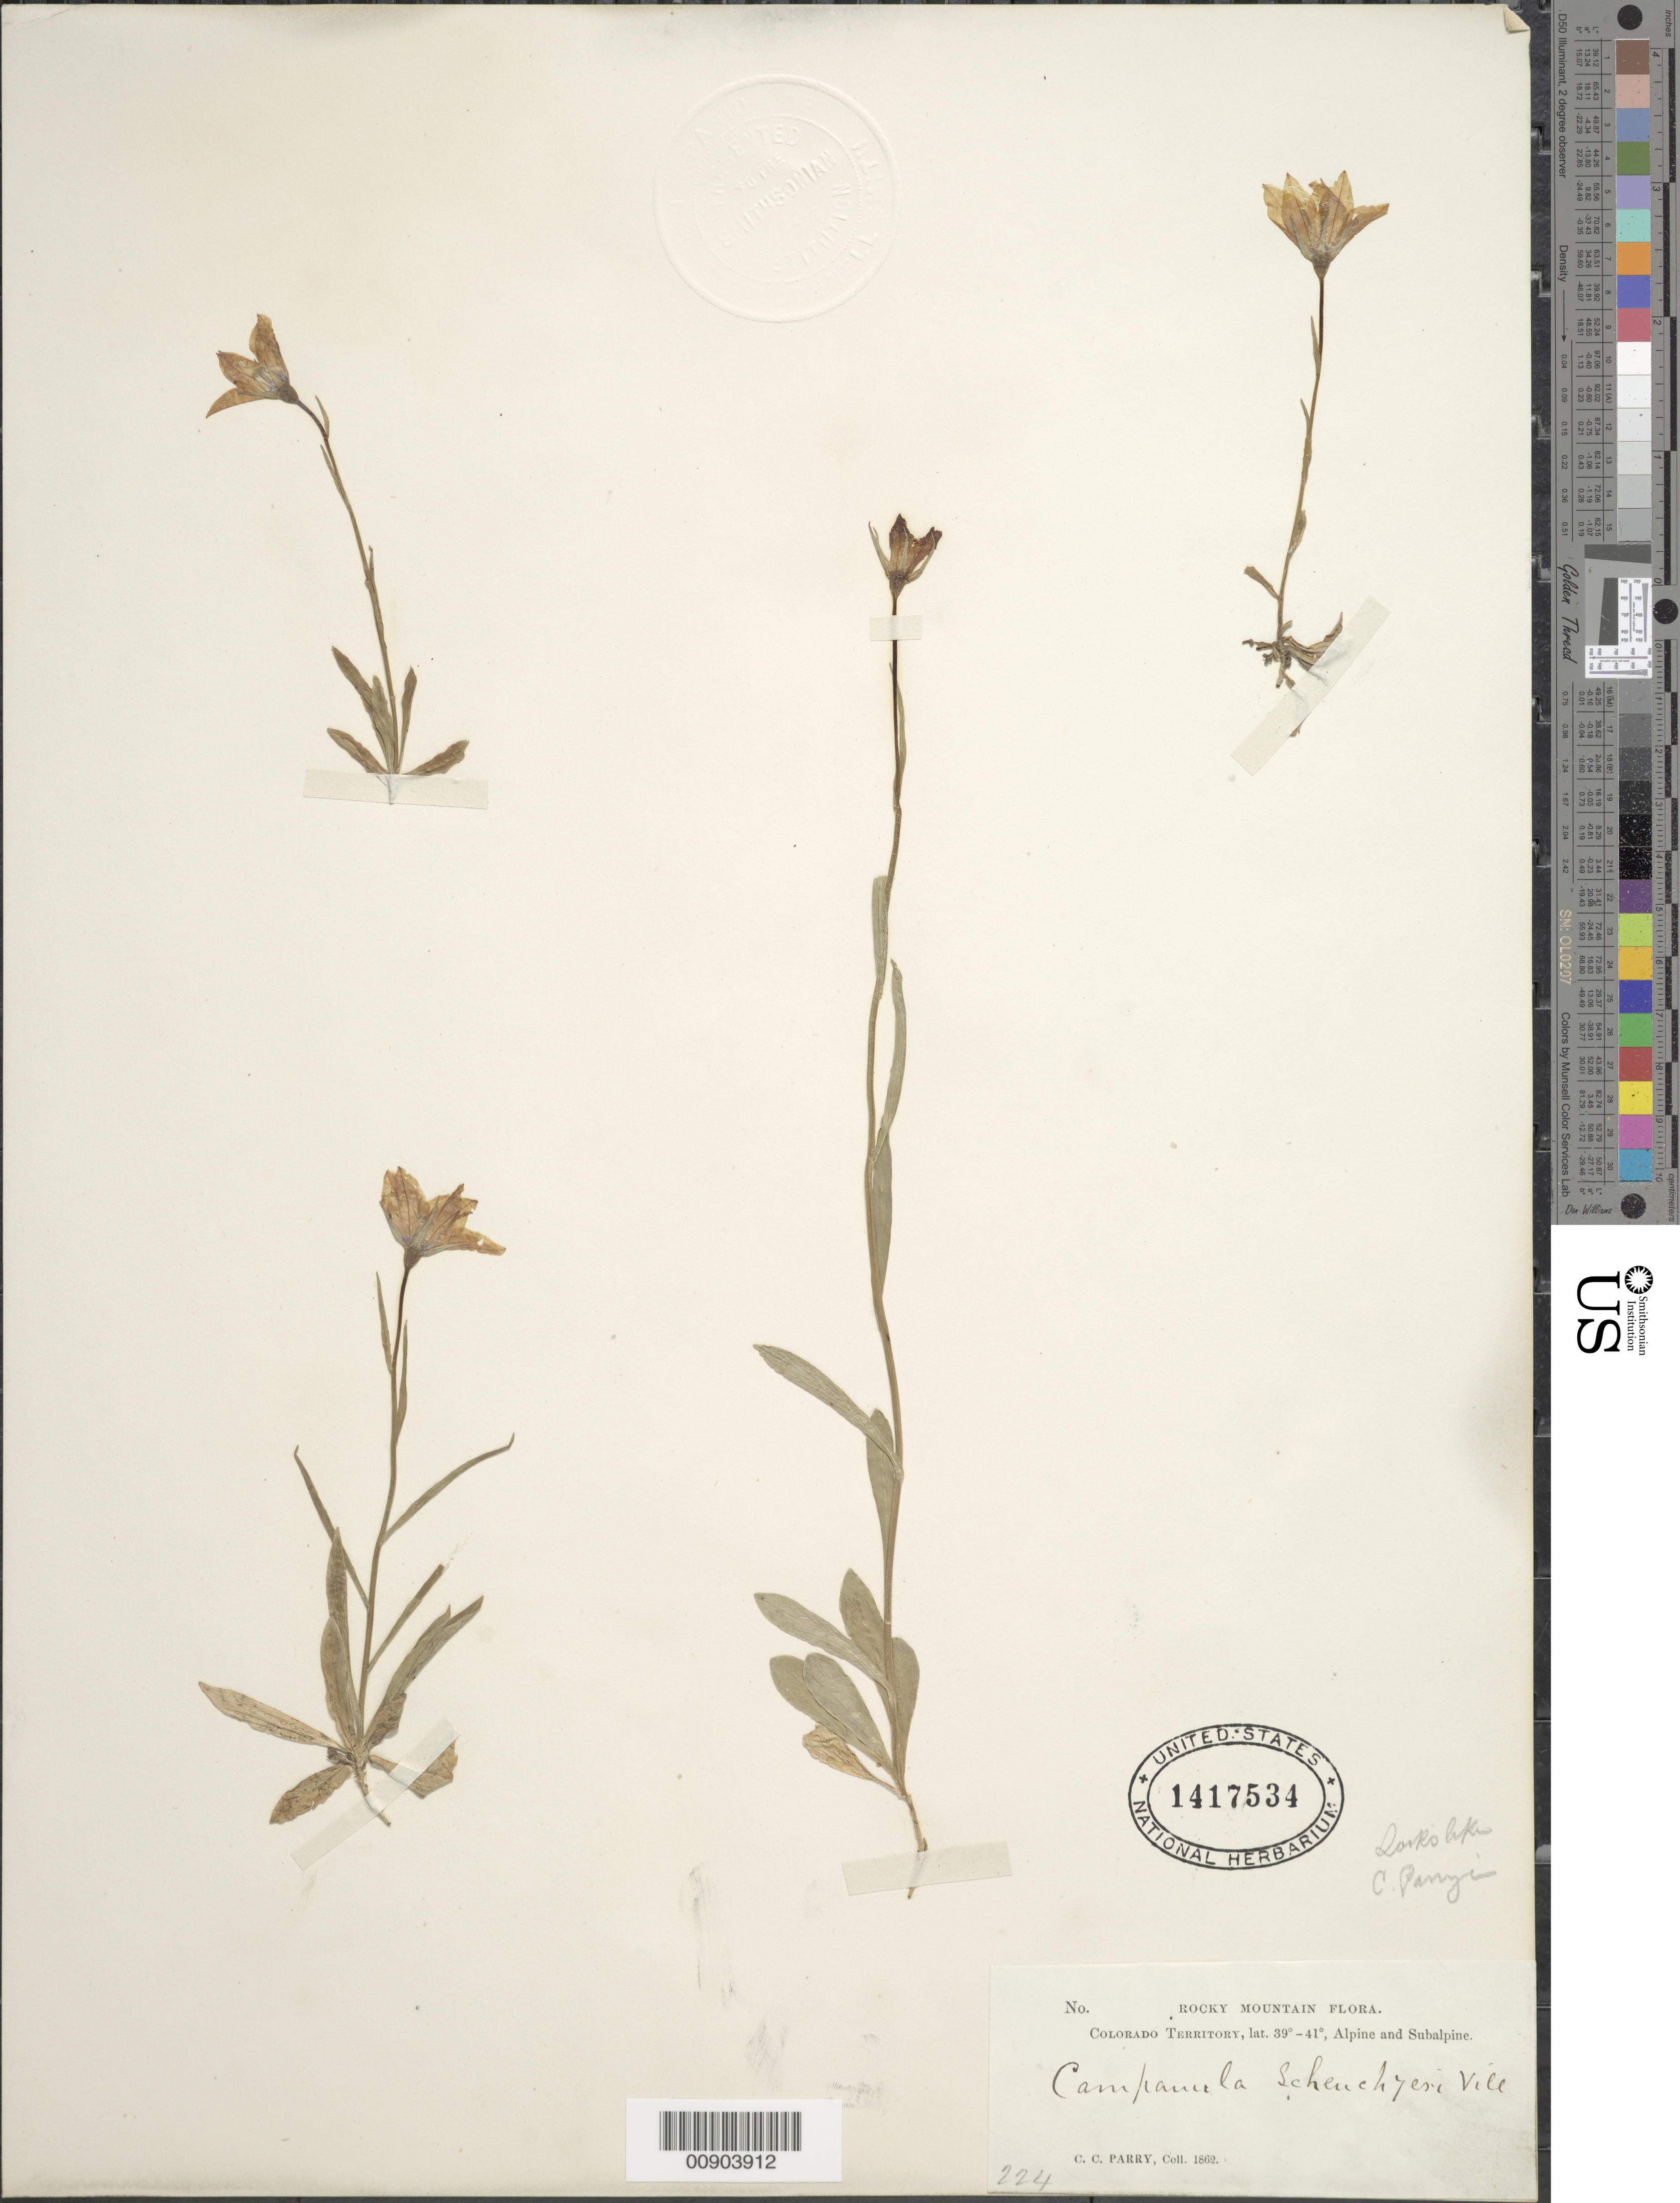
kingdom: Plantae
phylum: Tracheophyta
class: Magnoliopsida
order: Asterales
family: Campanulaceae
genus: Campanula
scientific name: Campanula planiflora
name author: Engelm.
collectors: C. C. Parry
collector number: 224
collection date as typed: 1862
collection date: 1862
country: United States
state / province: Colorado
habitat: Alpine and subalpine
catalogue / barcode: US 1417534